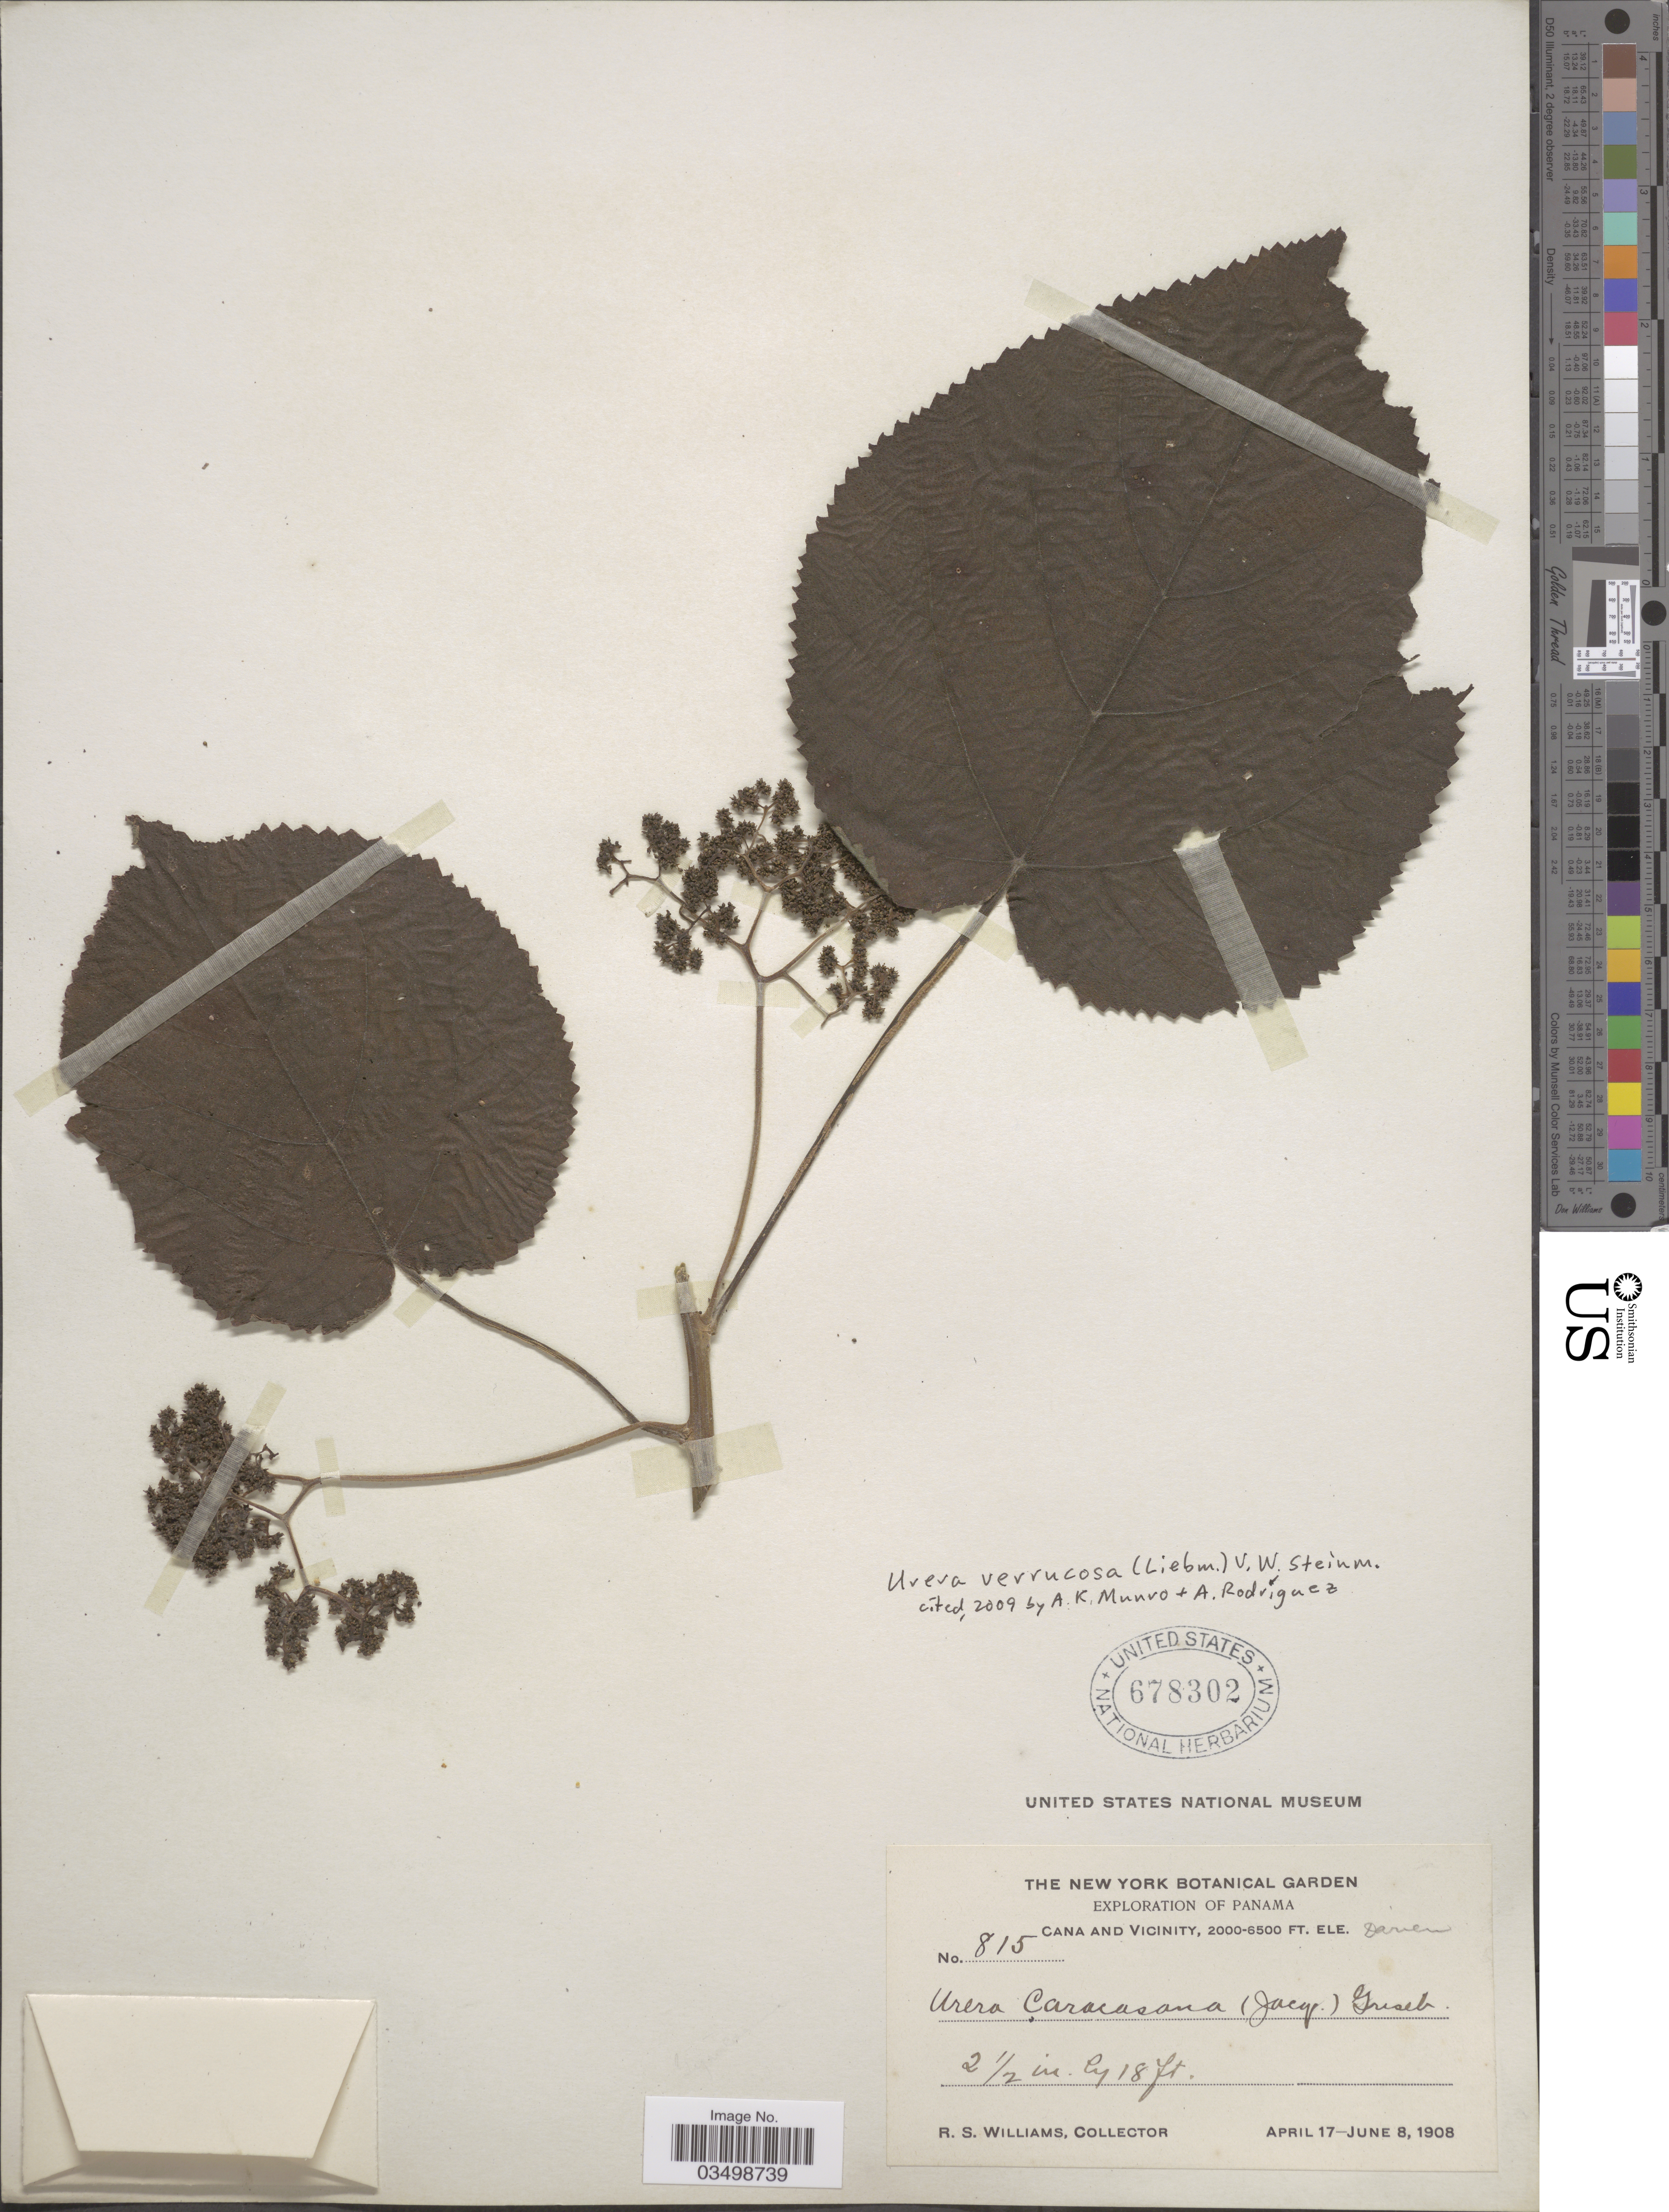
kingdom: Plantae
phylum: Tracheophyta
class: Magnoliopsida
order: Rosales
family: Urticaceae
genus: Urera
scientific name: Urera verrucosa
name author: (Liebm.) V.W. Steinm.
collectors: R. S. Williams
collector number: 815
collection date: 1908-04-17/1908-06-08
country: Panama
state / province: Darien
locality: Cana and Vicinity.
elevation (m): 610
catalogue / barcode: US 678302